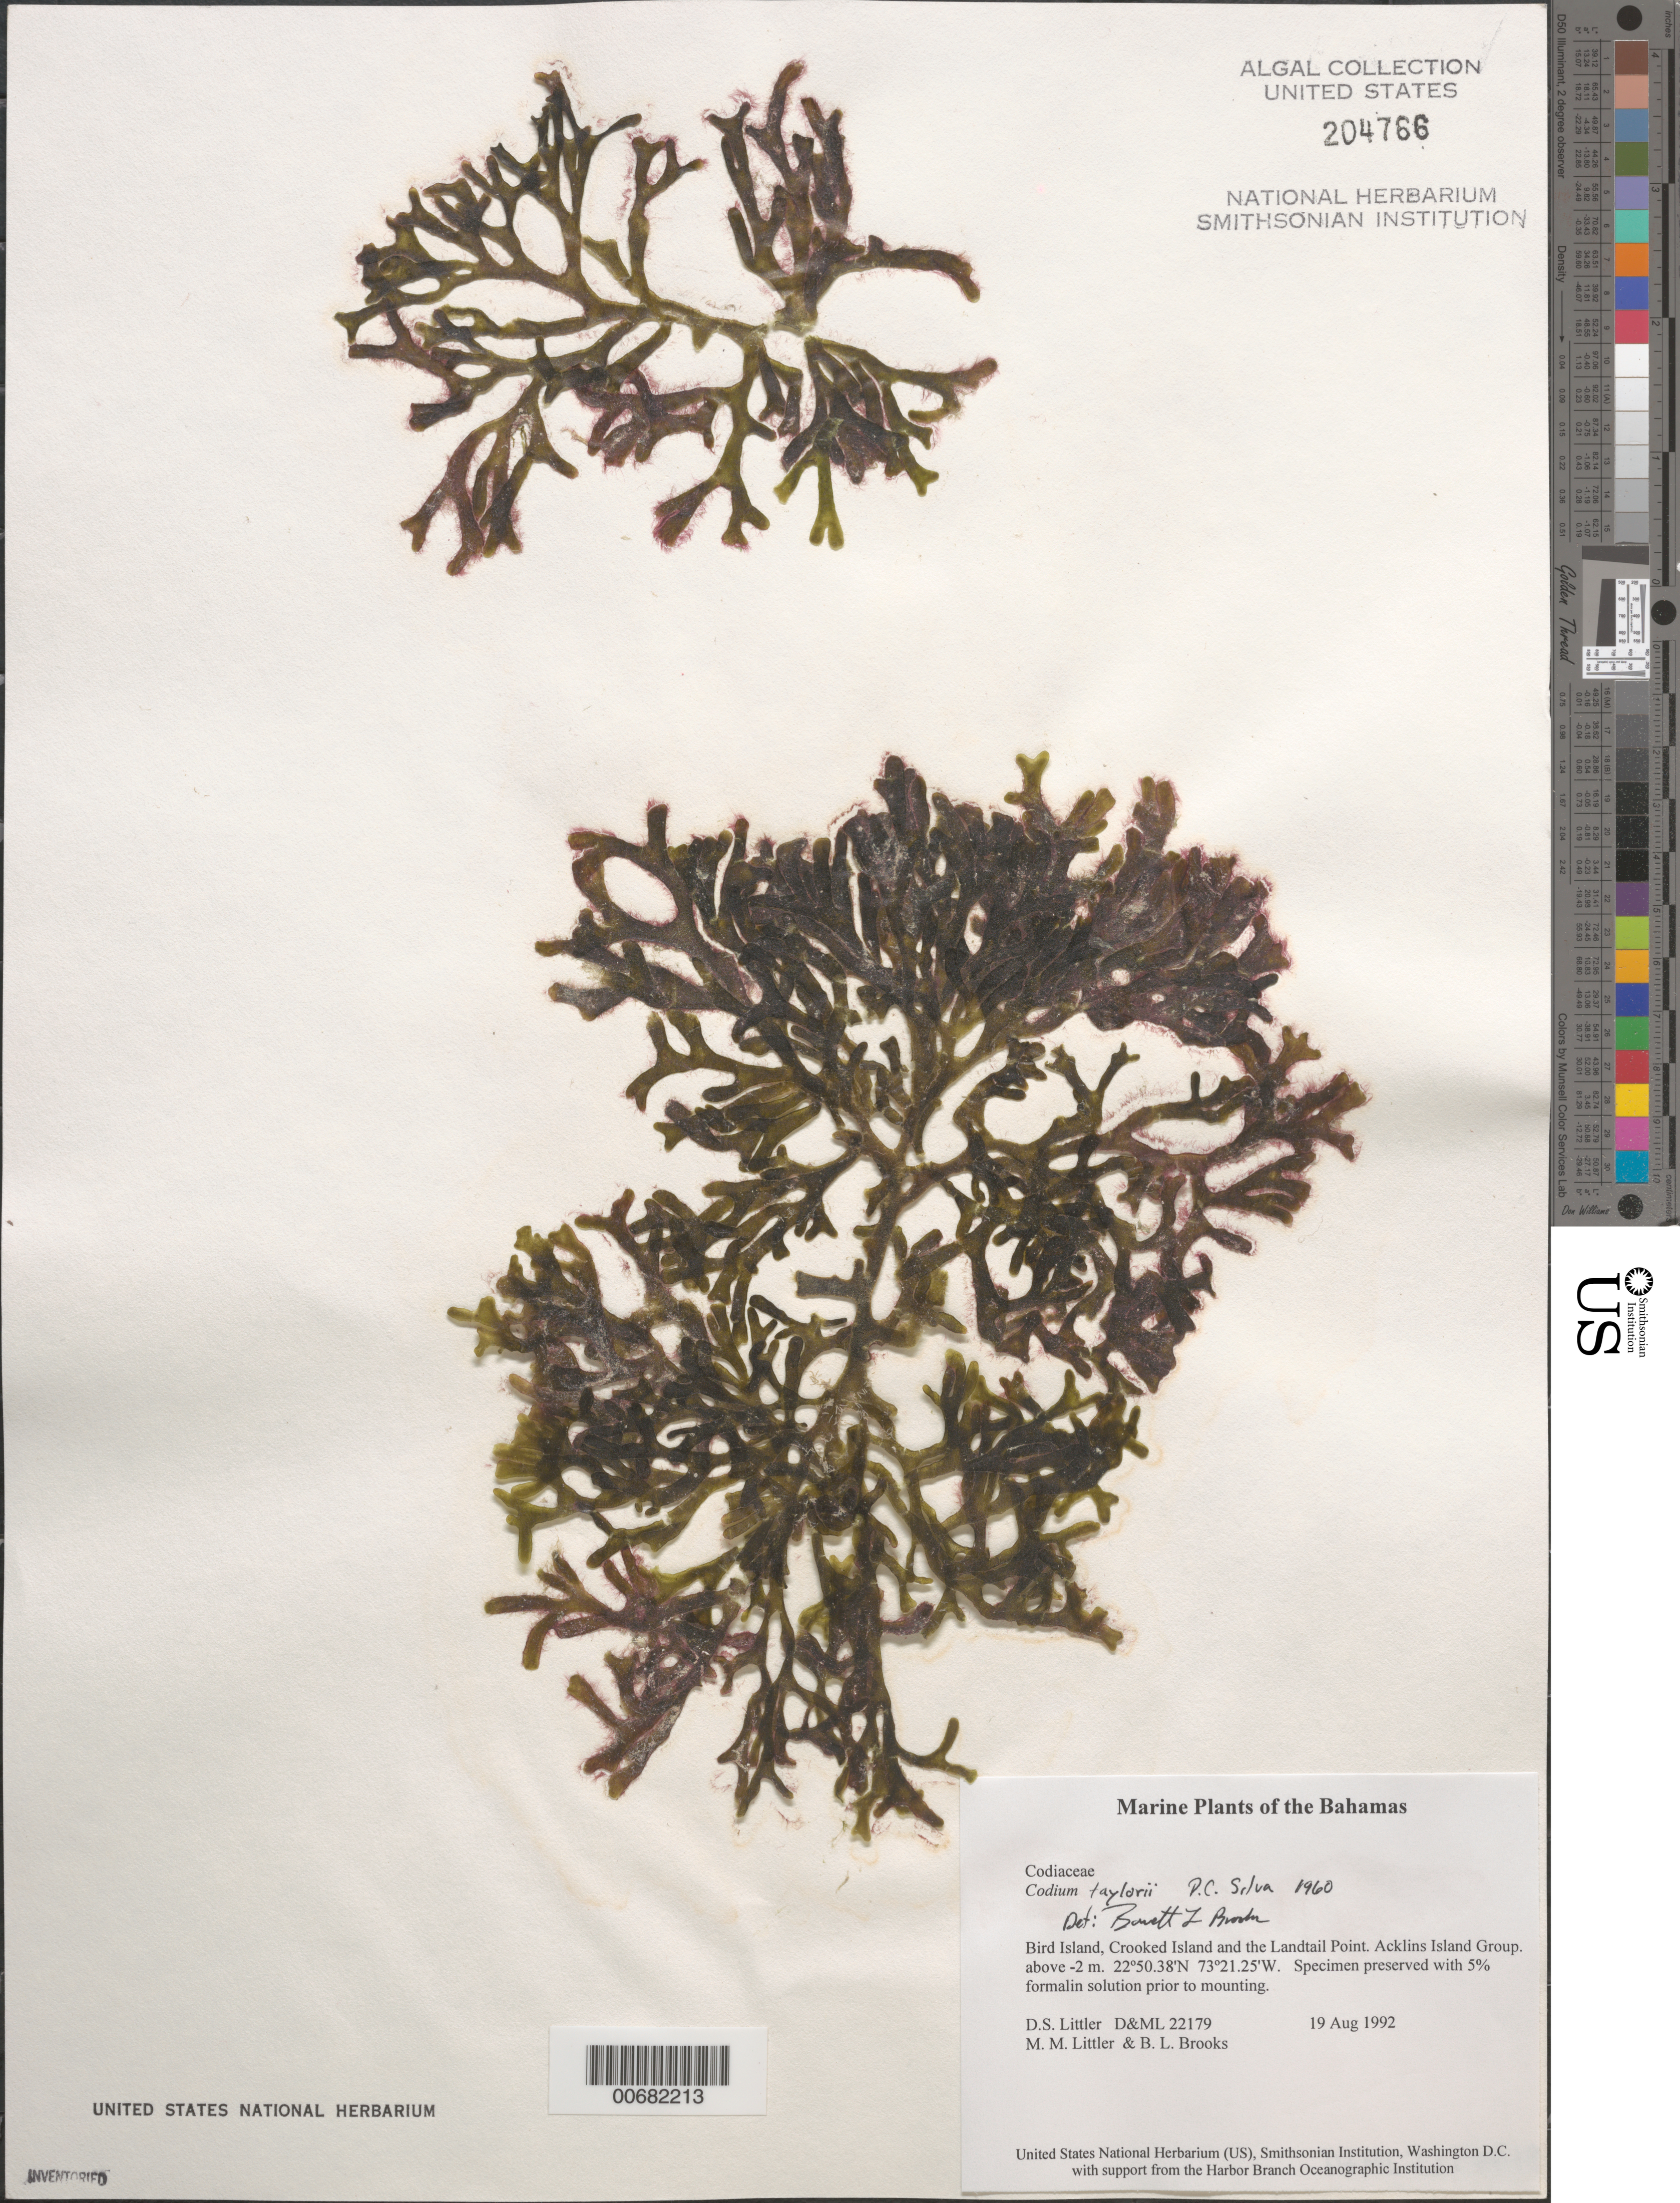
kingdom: Plantae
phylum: Chlorophyta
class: Ulvophyceae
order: Bryopsidales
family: Codiaceae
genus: Codium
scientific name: Codium taylorii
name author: P.C. Silva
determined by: Brooks, B. L., (BOT), Smithsonian Institution - National Museum of Natural History (UNITED STATES)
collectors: D. S. Littler, M. M. Littler & B. Brooks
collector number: D&ML 22179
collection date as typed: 19 Aug 1992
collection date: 1992-08-19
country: Bahamas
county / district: Acklins District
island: Bird Island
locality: And Crooked Island and Landtail Point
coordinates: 22 50.38' N, 73 21.25' W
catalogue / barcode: US 204766